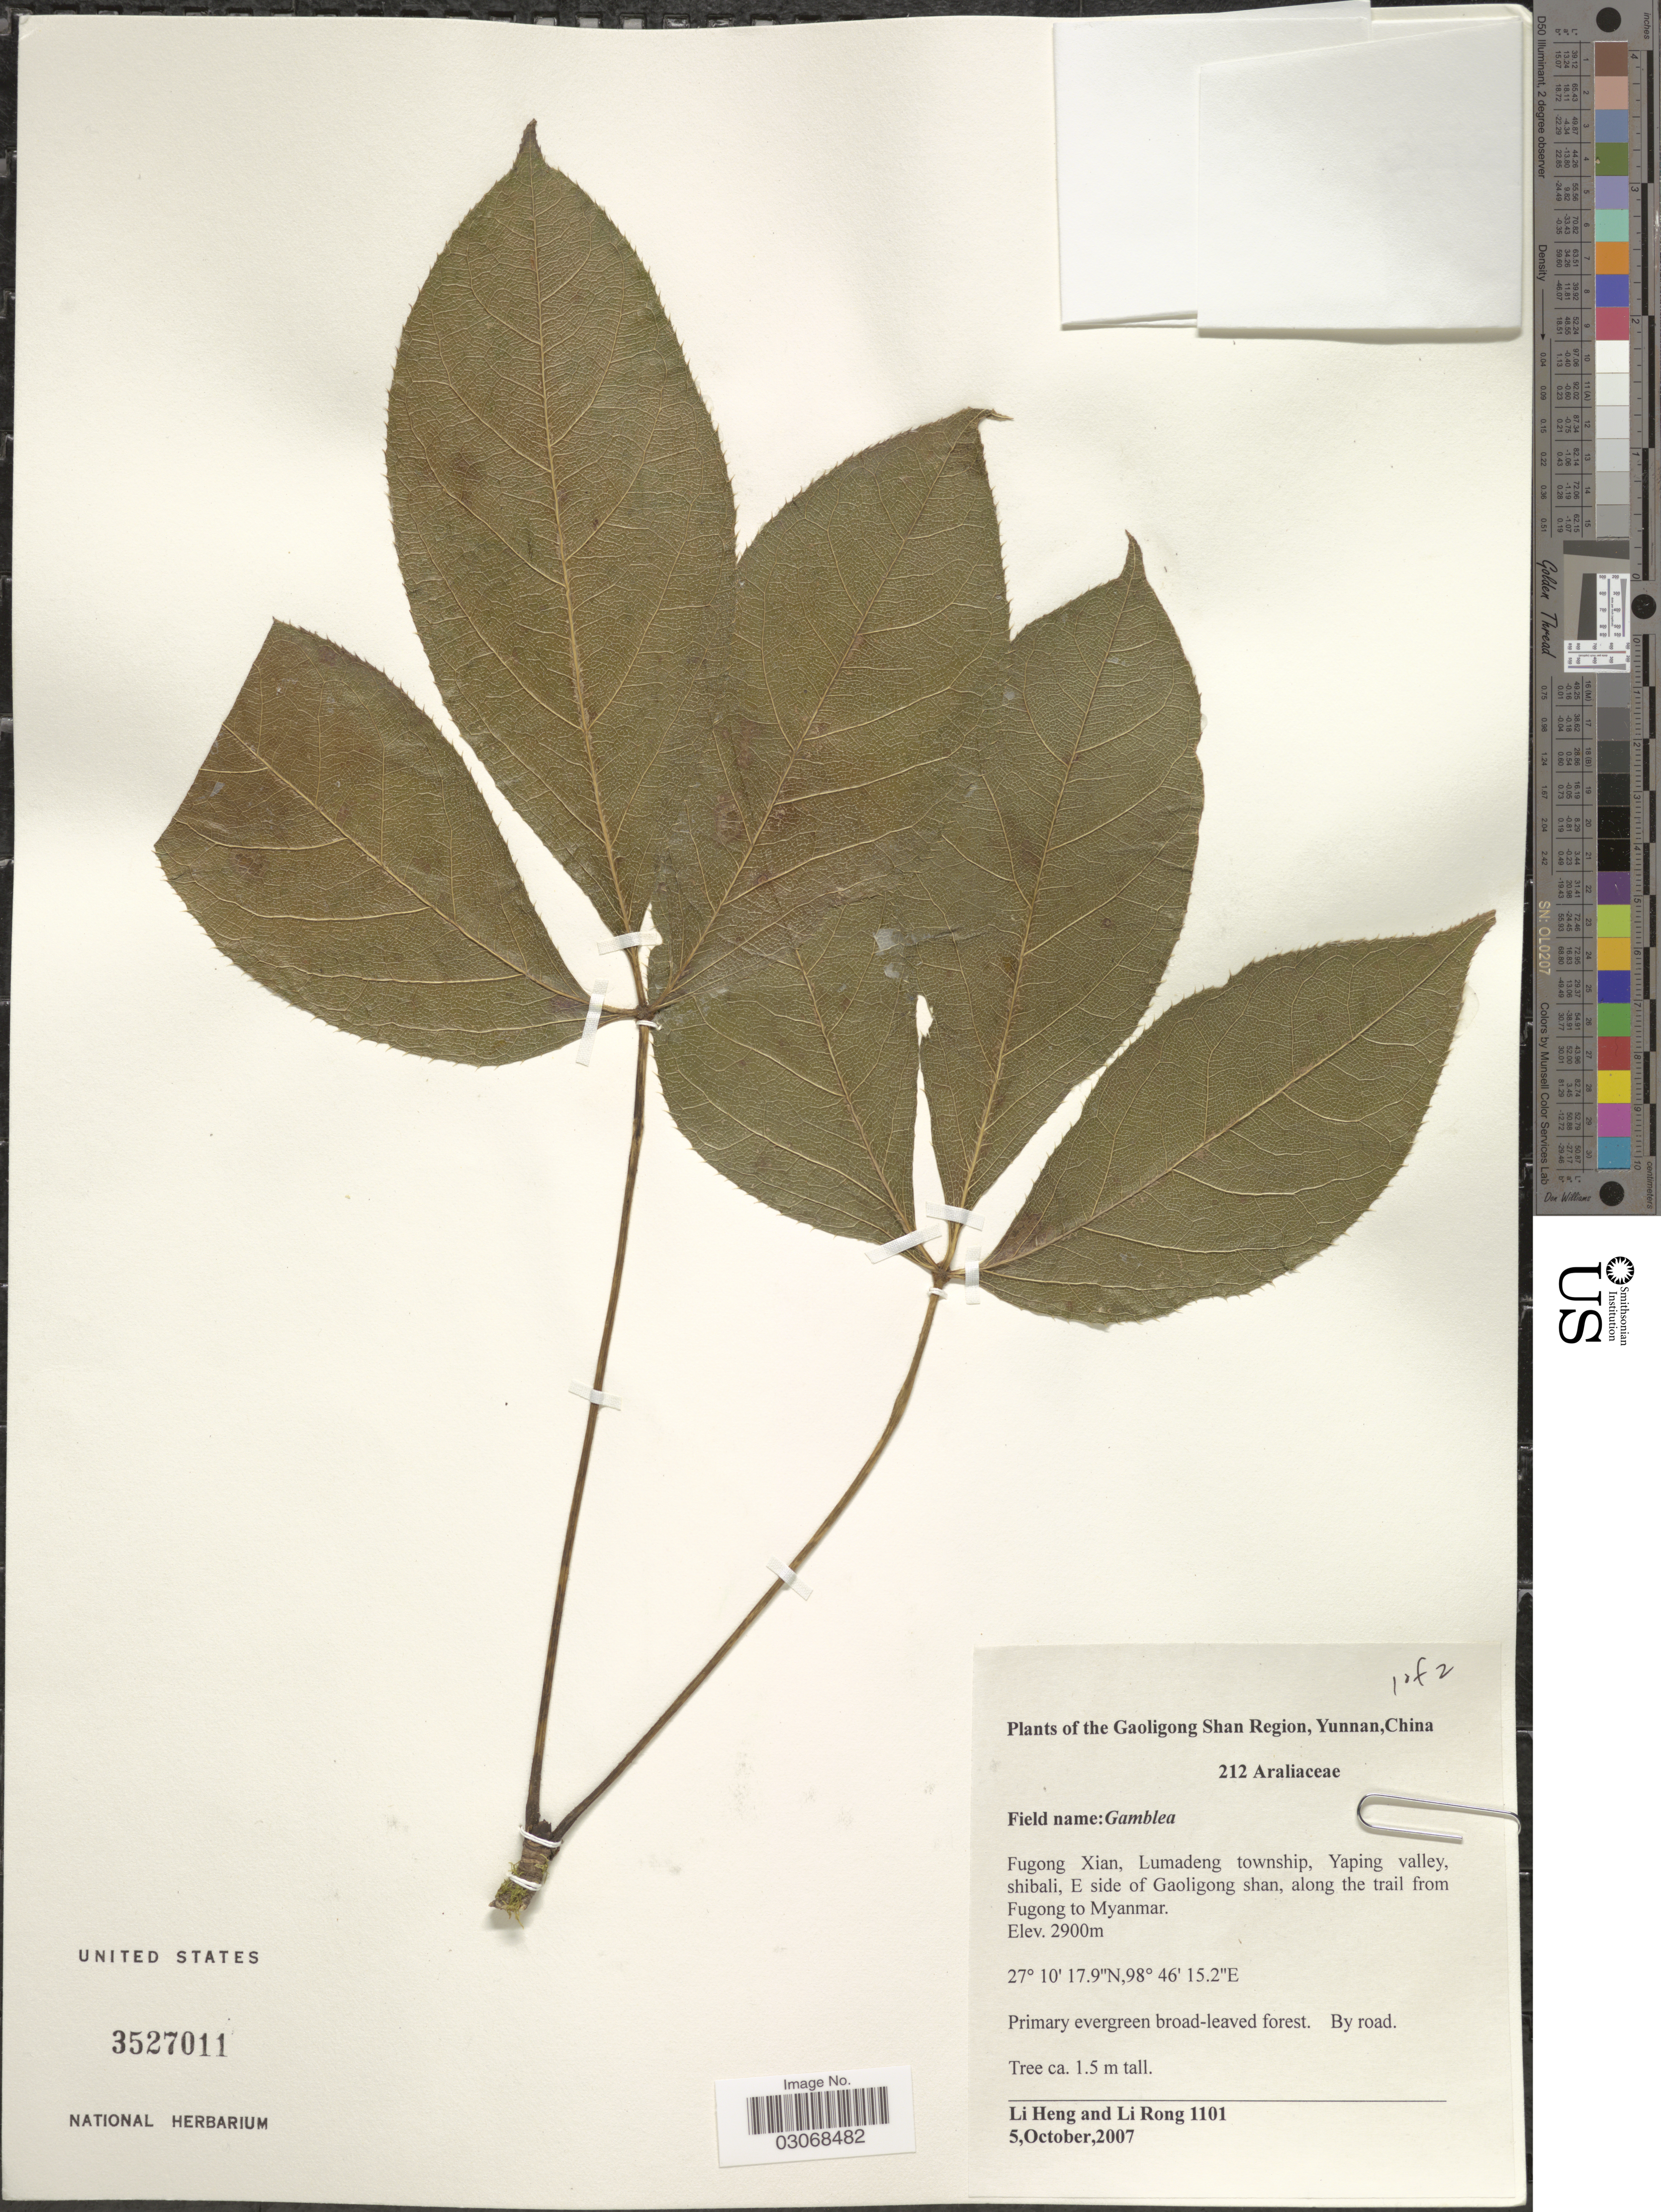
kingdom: Plantae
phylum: Tracheophyta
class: Magnoliopsida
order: Apiales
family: Araliaceae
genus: Gamblea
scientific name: Gamblea sp.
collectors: H. Li & R. Li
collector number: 1101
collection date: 2007-10-05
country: China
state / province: Yunnan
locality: The Gaoligong Shan Region, Yunnan, Fugong Xian, Lumadeng township, Yaping valley shibali, E side of Gaoligong shan, along the trail from Fugong to Myanmar.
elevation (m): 2900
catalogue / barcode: US 3527011